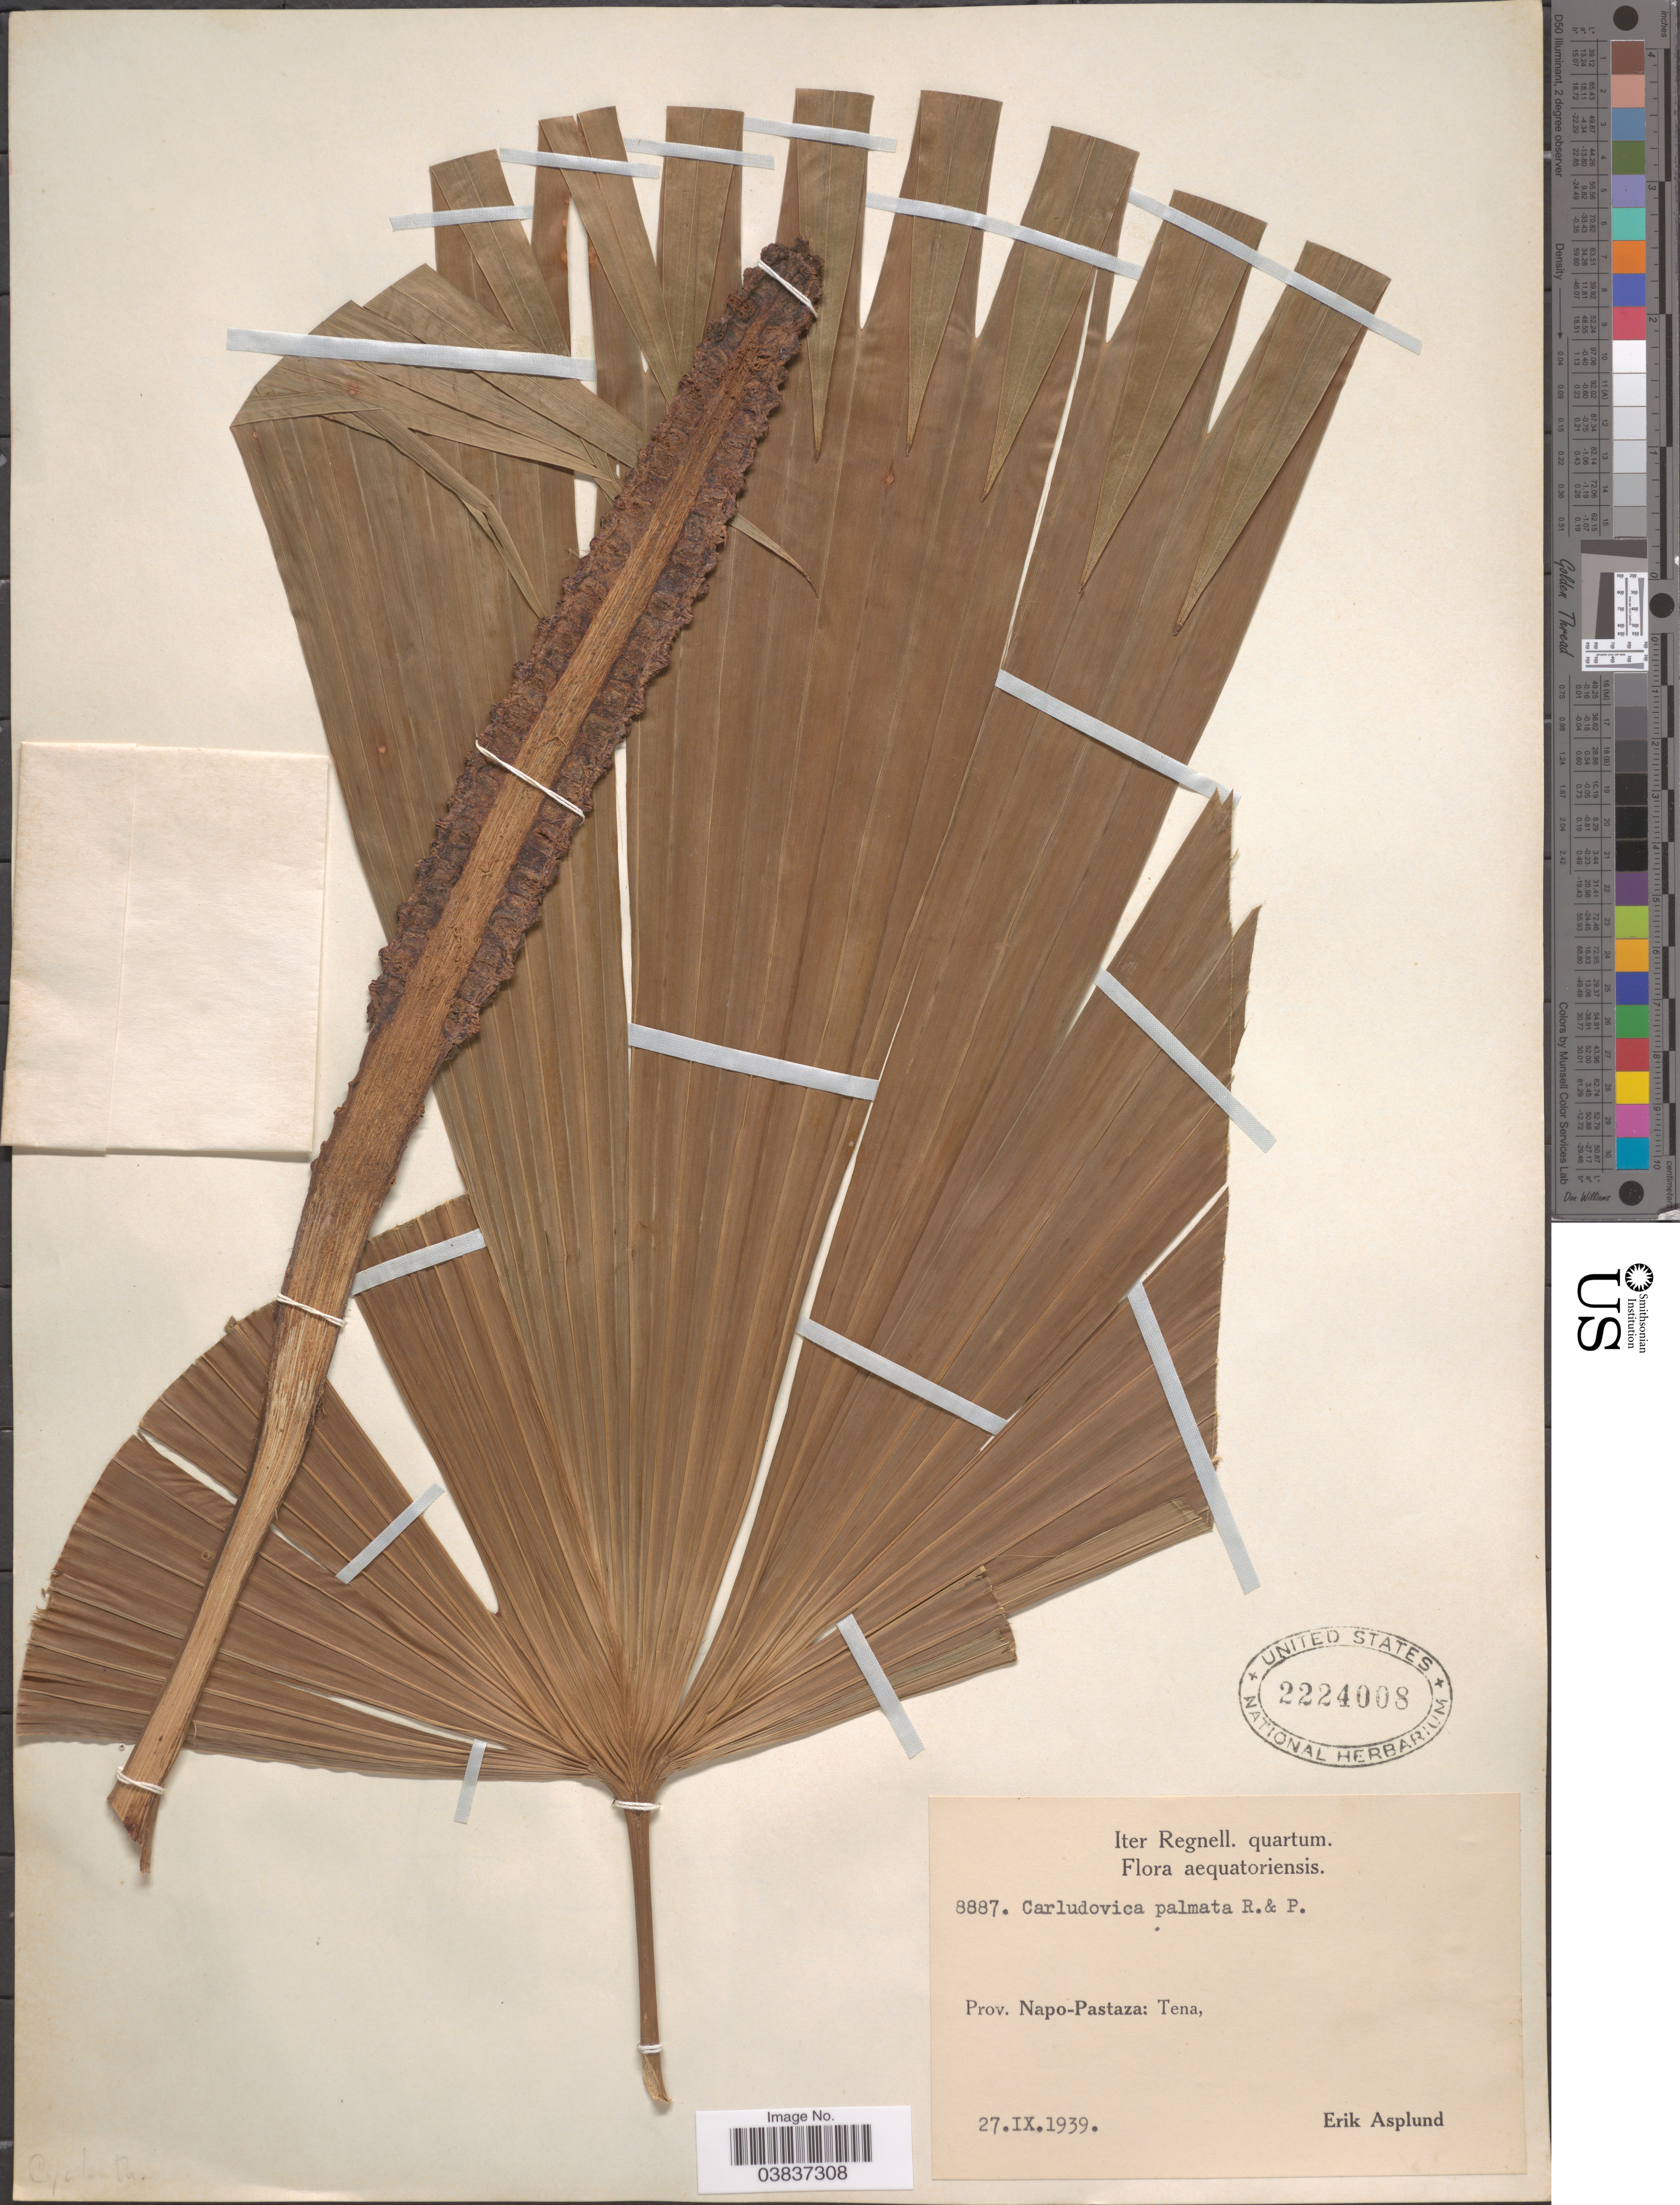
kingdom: Plantae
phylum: Tracheophyta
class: Liliopsida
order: Pandanales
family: Cyclanthaceae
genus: Carludovica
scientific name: Carludovica palmata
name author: Ruiz & Pav.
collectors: E. Asplund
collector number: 8887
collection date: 1939-09-27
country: Ecuador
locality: Iter Regnell. quartum. Prov. Napo-Pastaza: Tena.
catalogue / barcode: US 2224008